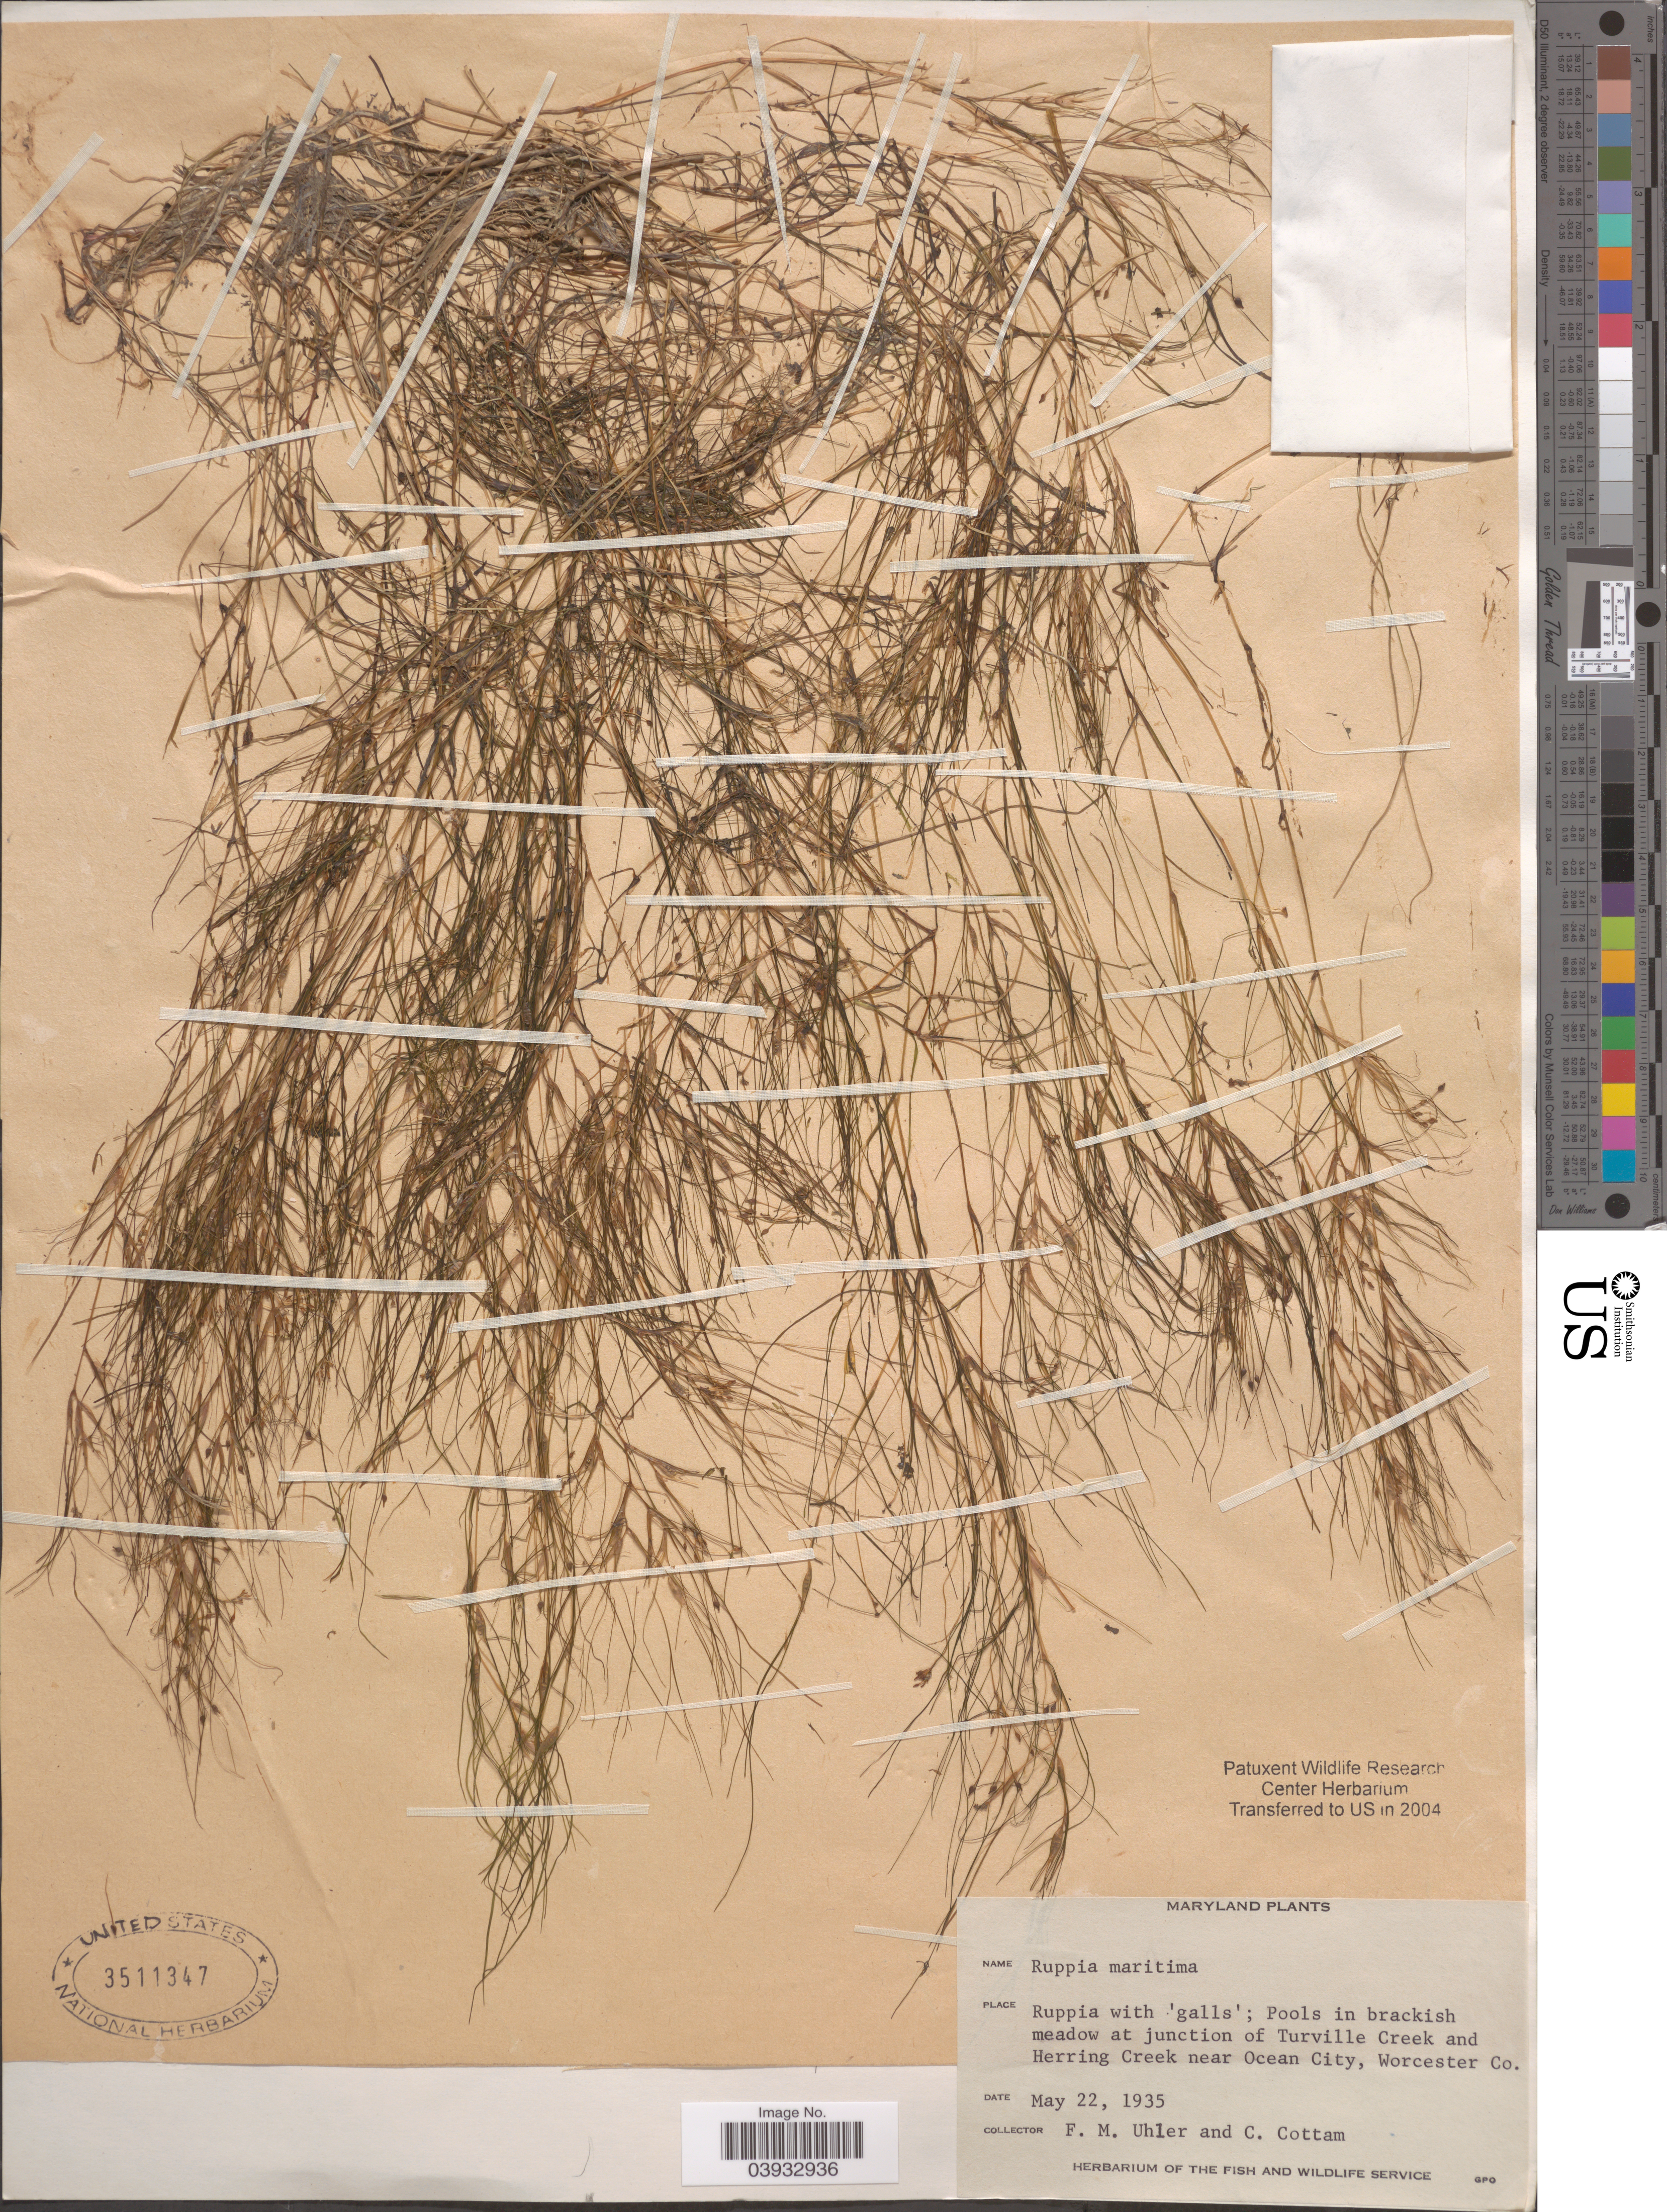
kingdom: Plantae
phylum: Tracheophyta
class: Liliopsida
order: Alismatales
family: Ruppiaceae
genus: Ruppia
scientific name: Ruppia maritima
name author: L.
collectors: F. M. Uhler & C. Cottam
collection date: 1935-05-22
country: United States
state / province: Maryland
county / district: Worcester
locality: Junction of Turville Creek and Herring Creek near Ocean City, Worcester Co.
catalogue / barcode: US 3511347